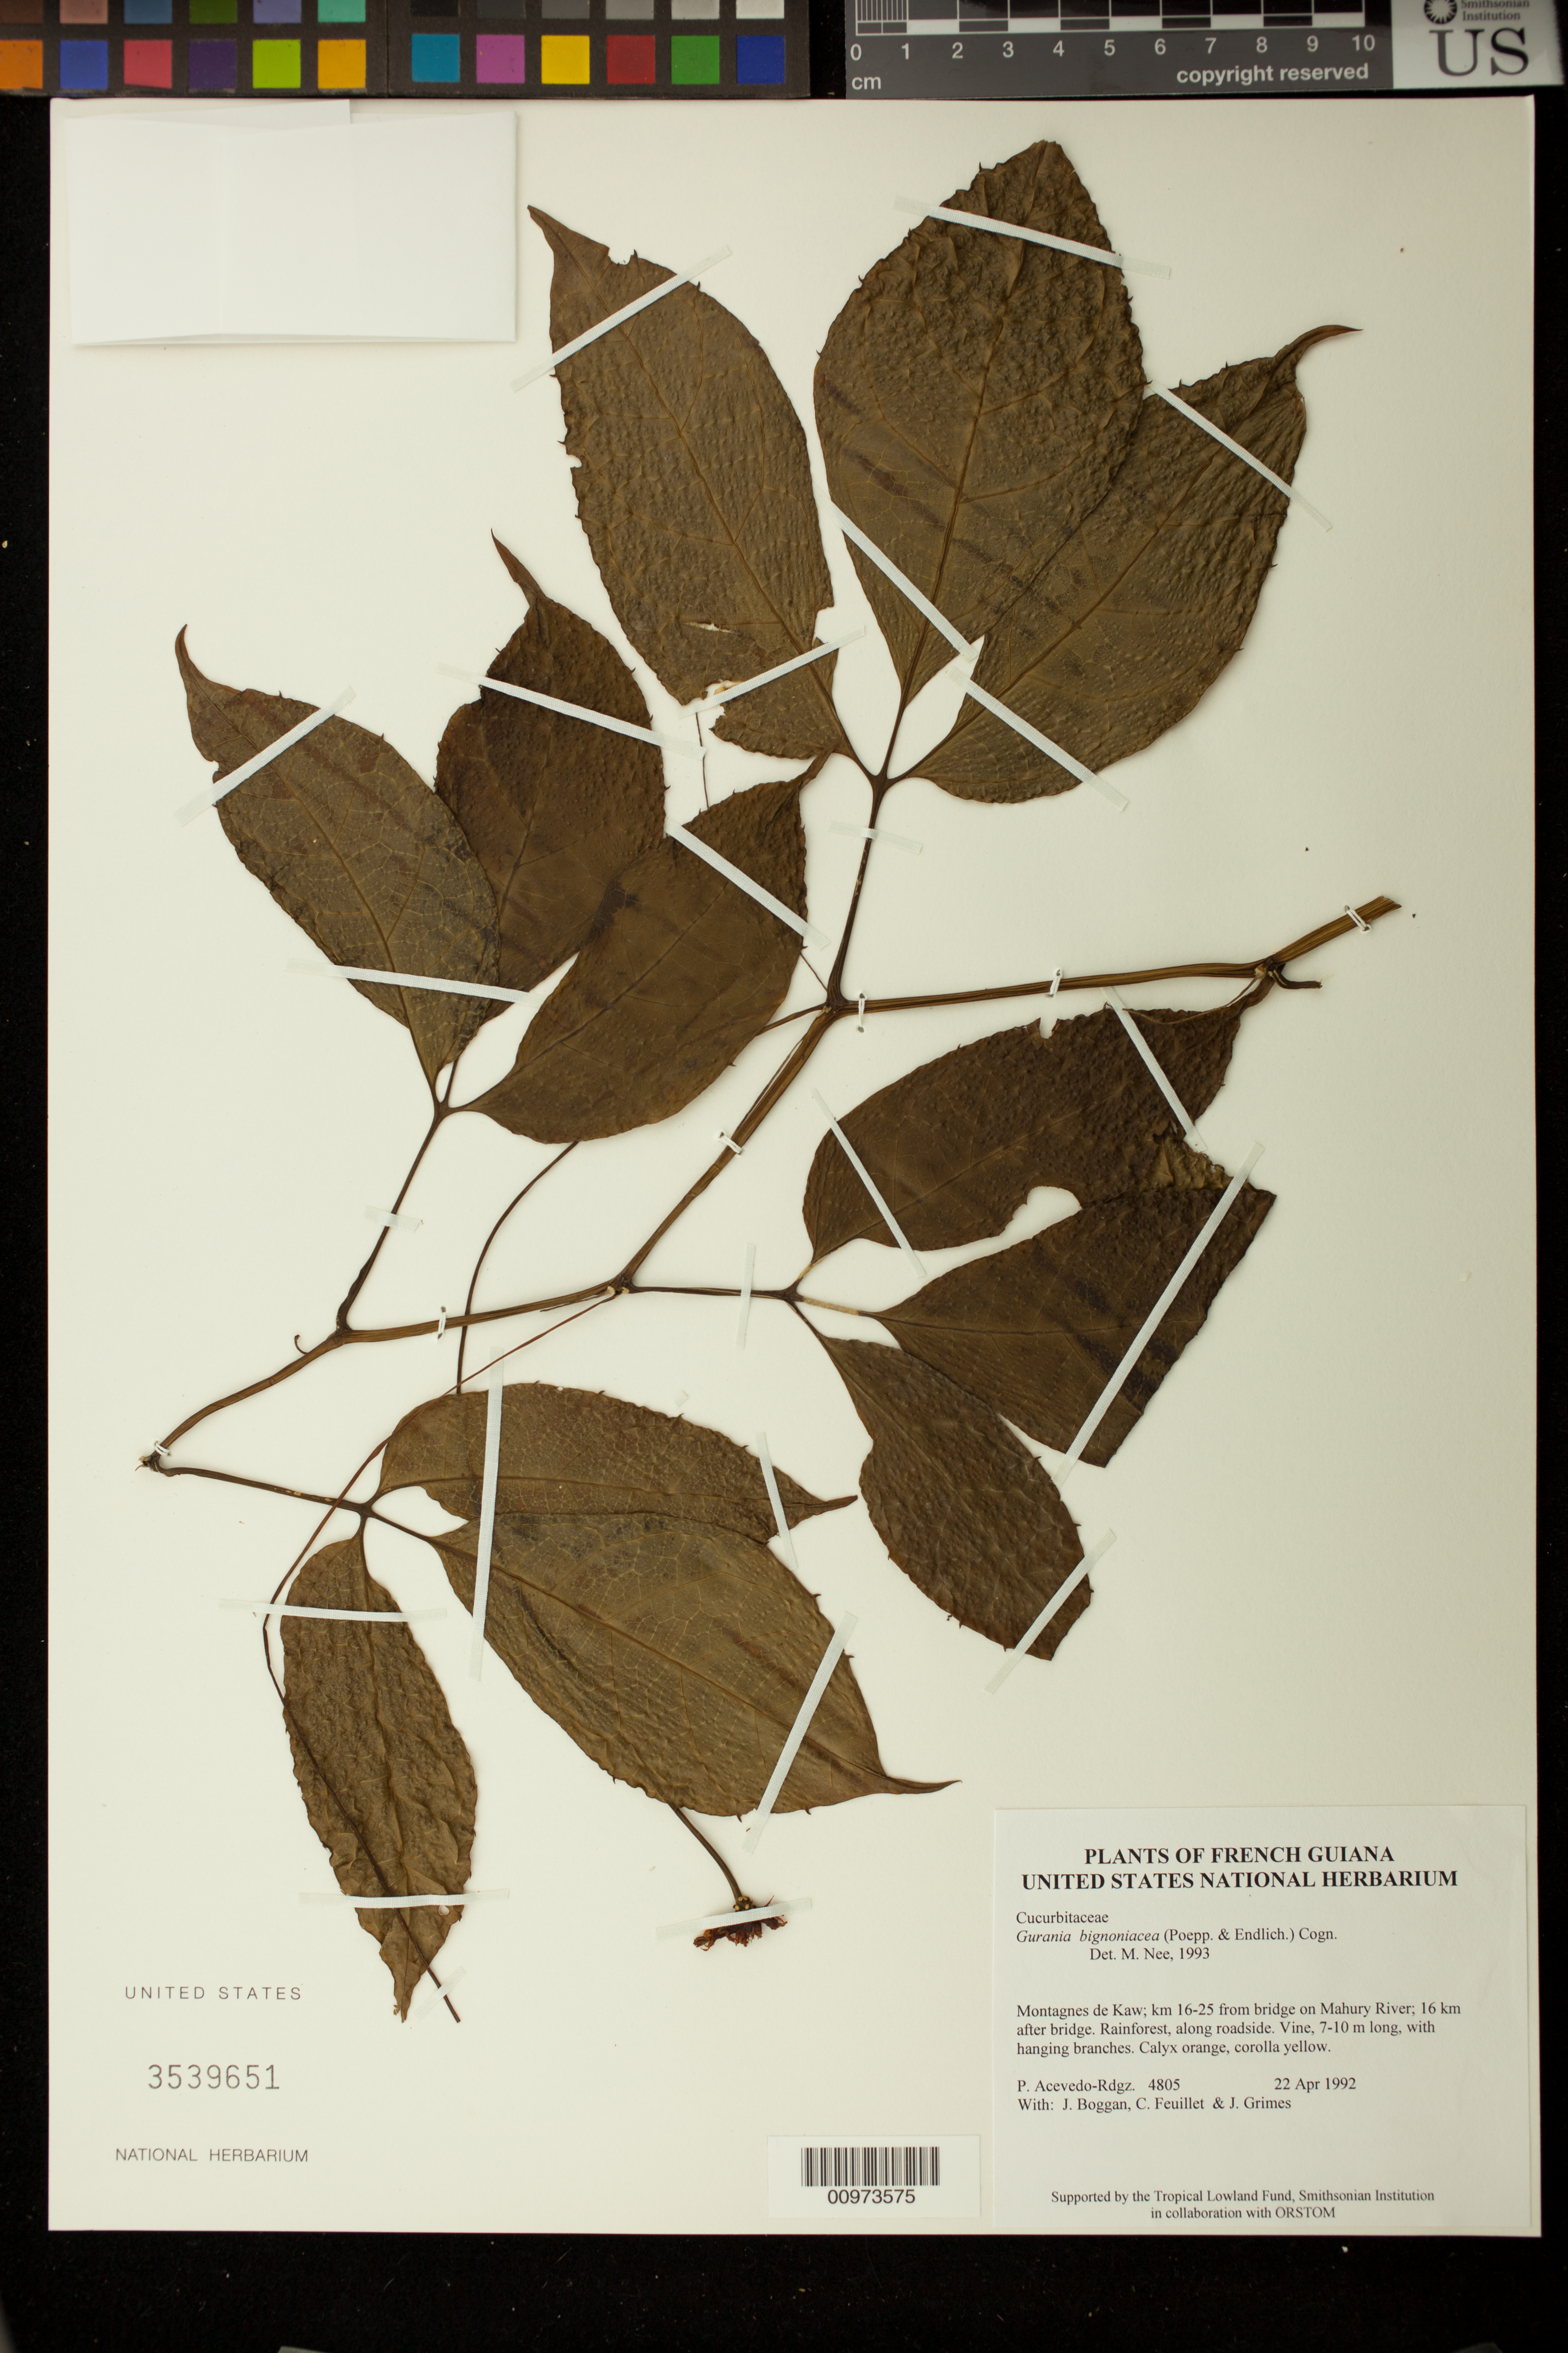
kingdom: Plantae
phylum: Tracheophyta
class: Magnoliopsida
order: Cucurbitales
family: Cucurbitaceae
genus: Gurania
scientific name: Gurania bignoniacea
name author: (Poepp. & Endl.) C. Jeffrey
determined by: Nee, Michael H.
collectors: P. Acevedo-Rodr., J. K. Boggan, C. Feuillet & J. Grimes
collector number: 4805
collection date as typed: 22 Apr 1992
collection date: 1992-04-22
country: French Guiana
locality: Montagnes de Kaw; km 16-25 from bridge on Mahury River; 16 km after bridge.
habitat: Rainforest, along roadside.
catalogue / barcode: US 3539651